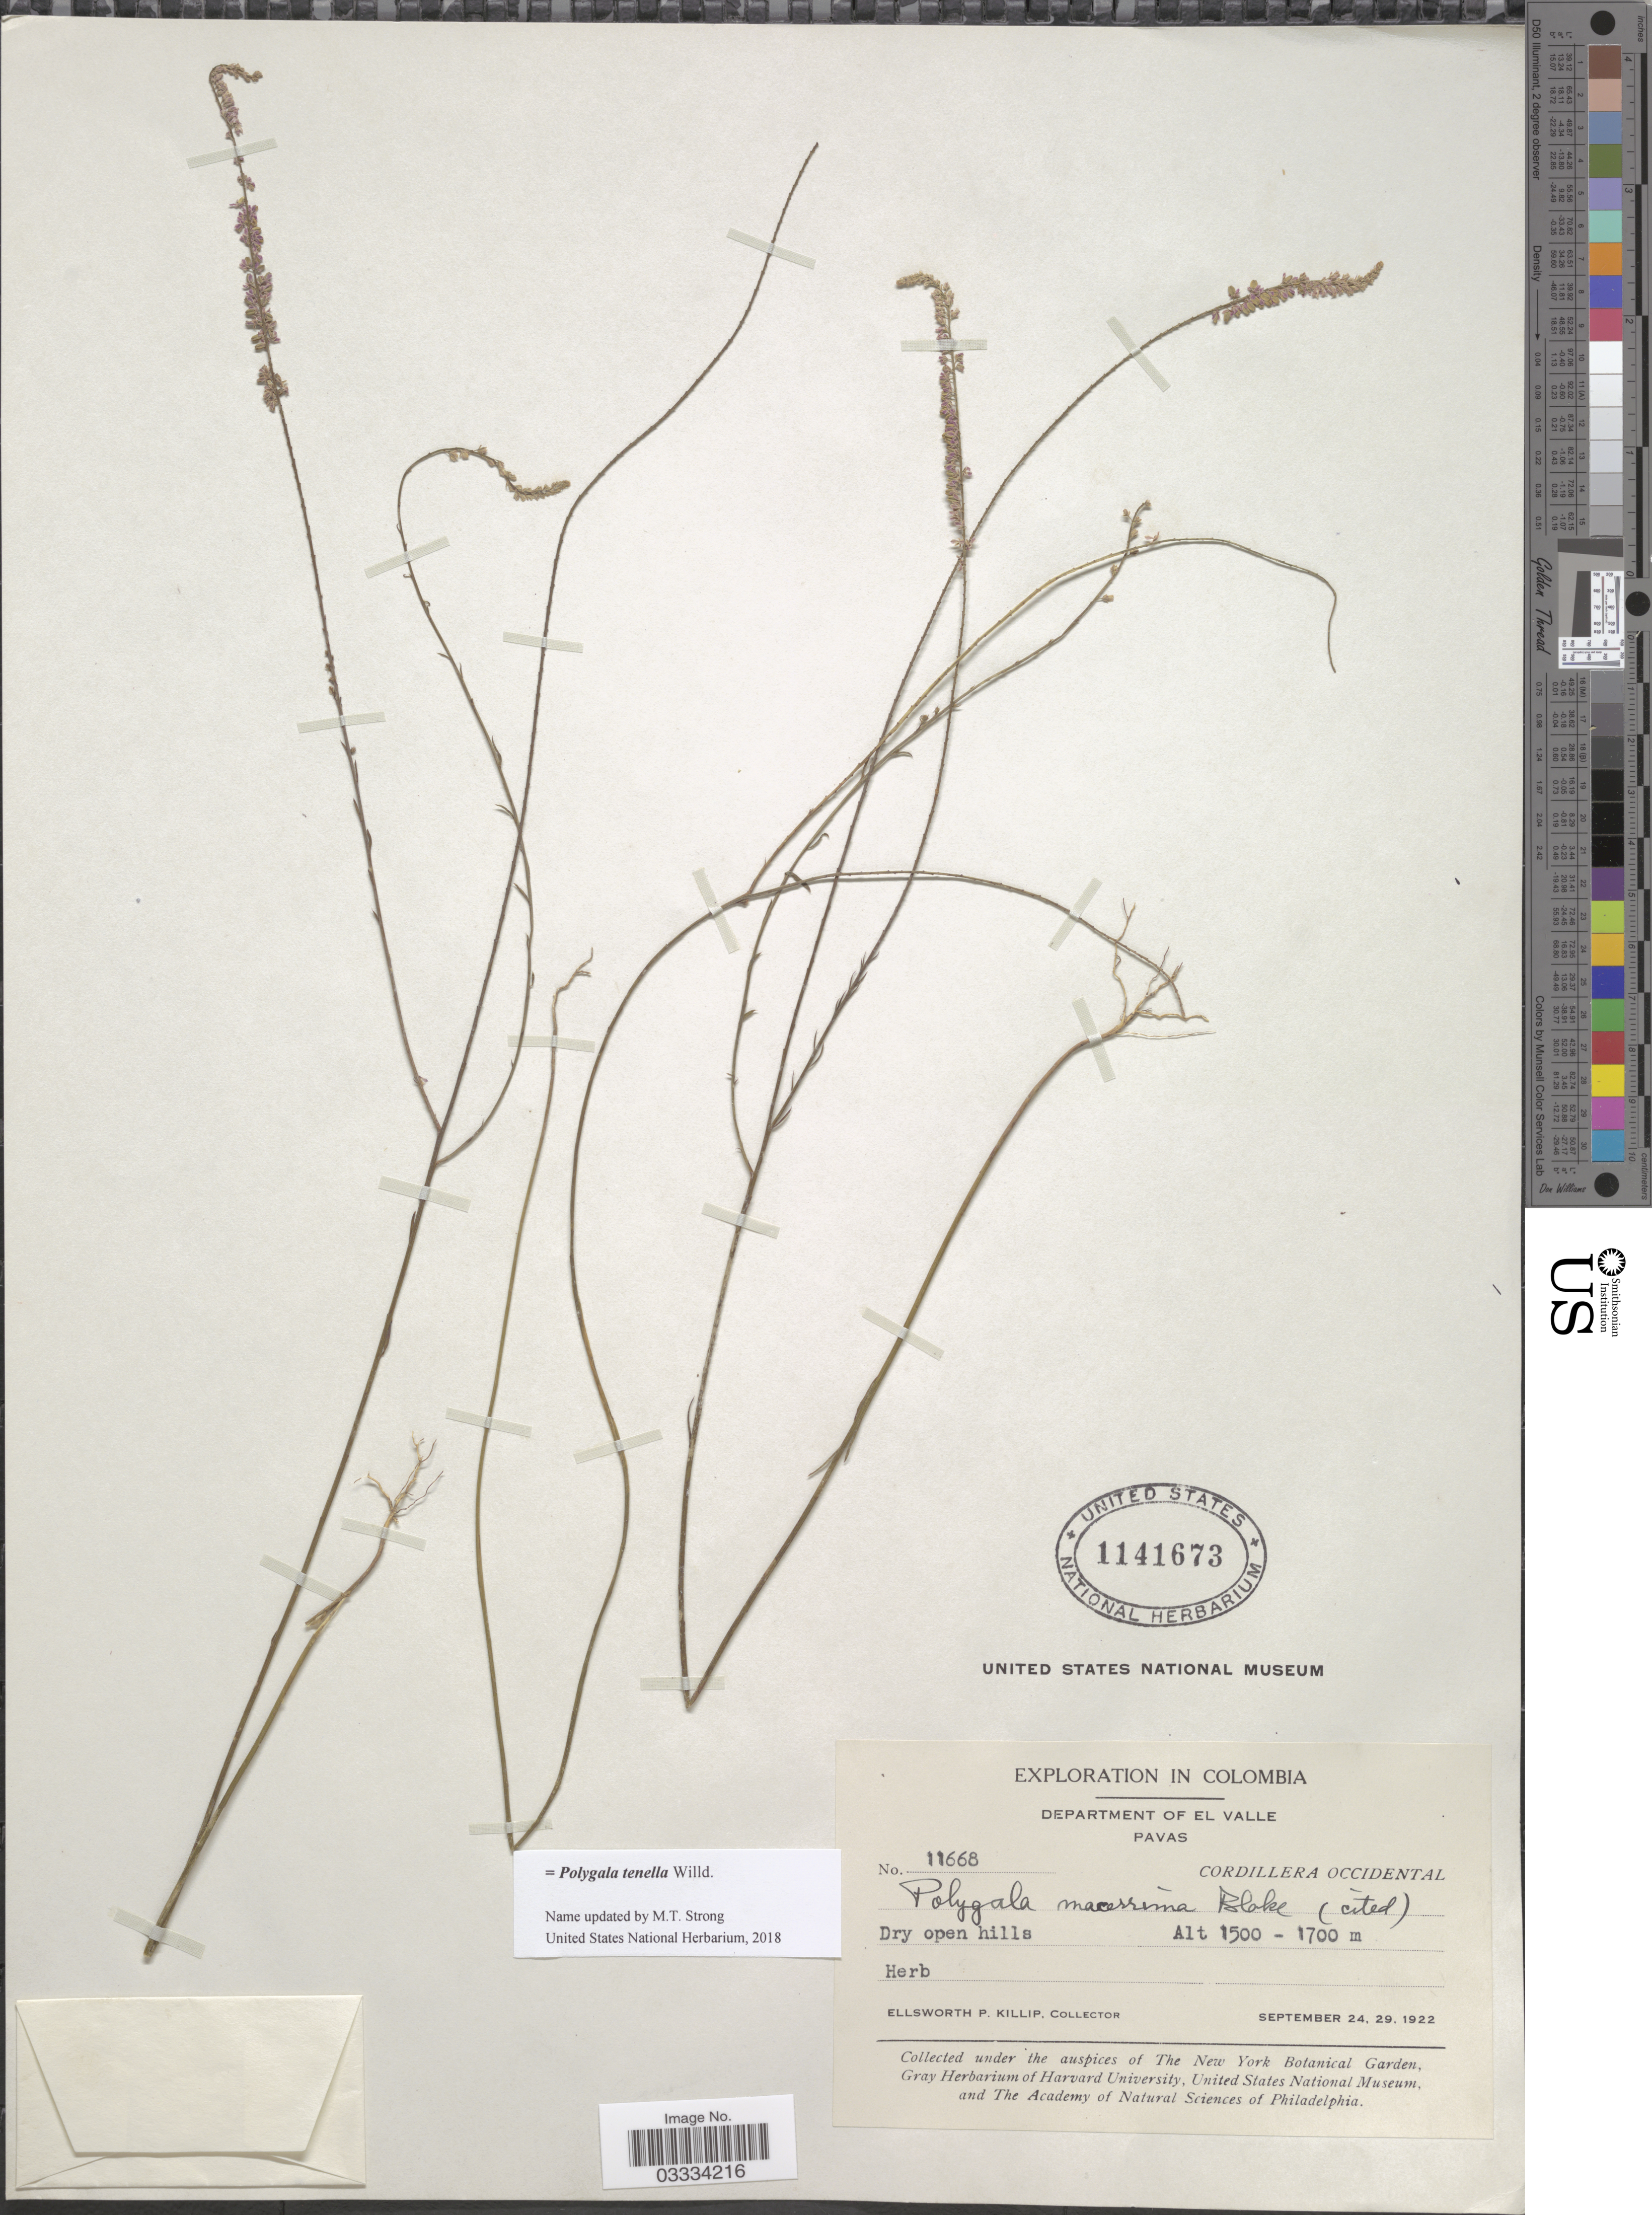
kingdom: Plantae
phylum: Tracheophyta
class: Magnoliopsida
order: Fabales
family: Polygalaceae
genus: Polygala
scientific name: Polygala tenella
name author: Willd.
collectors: E. P. Killip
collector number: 11668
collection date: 1922-09-24/1922-09-29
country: Colombia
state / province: Valle del Cauca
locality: Department of El Valle. Pavas. Cordillera Occidental.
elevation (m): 1500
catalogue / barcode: US 1141673